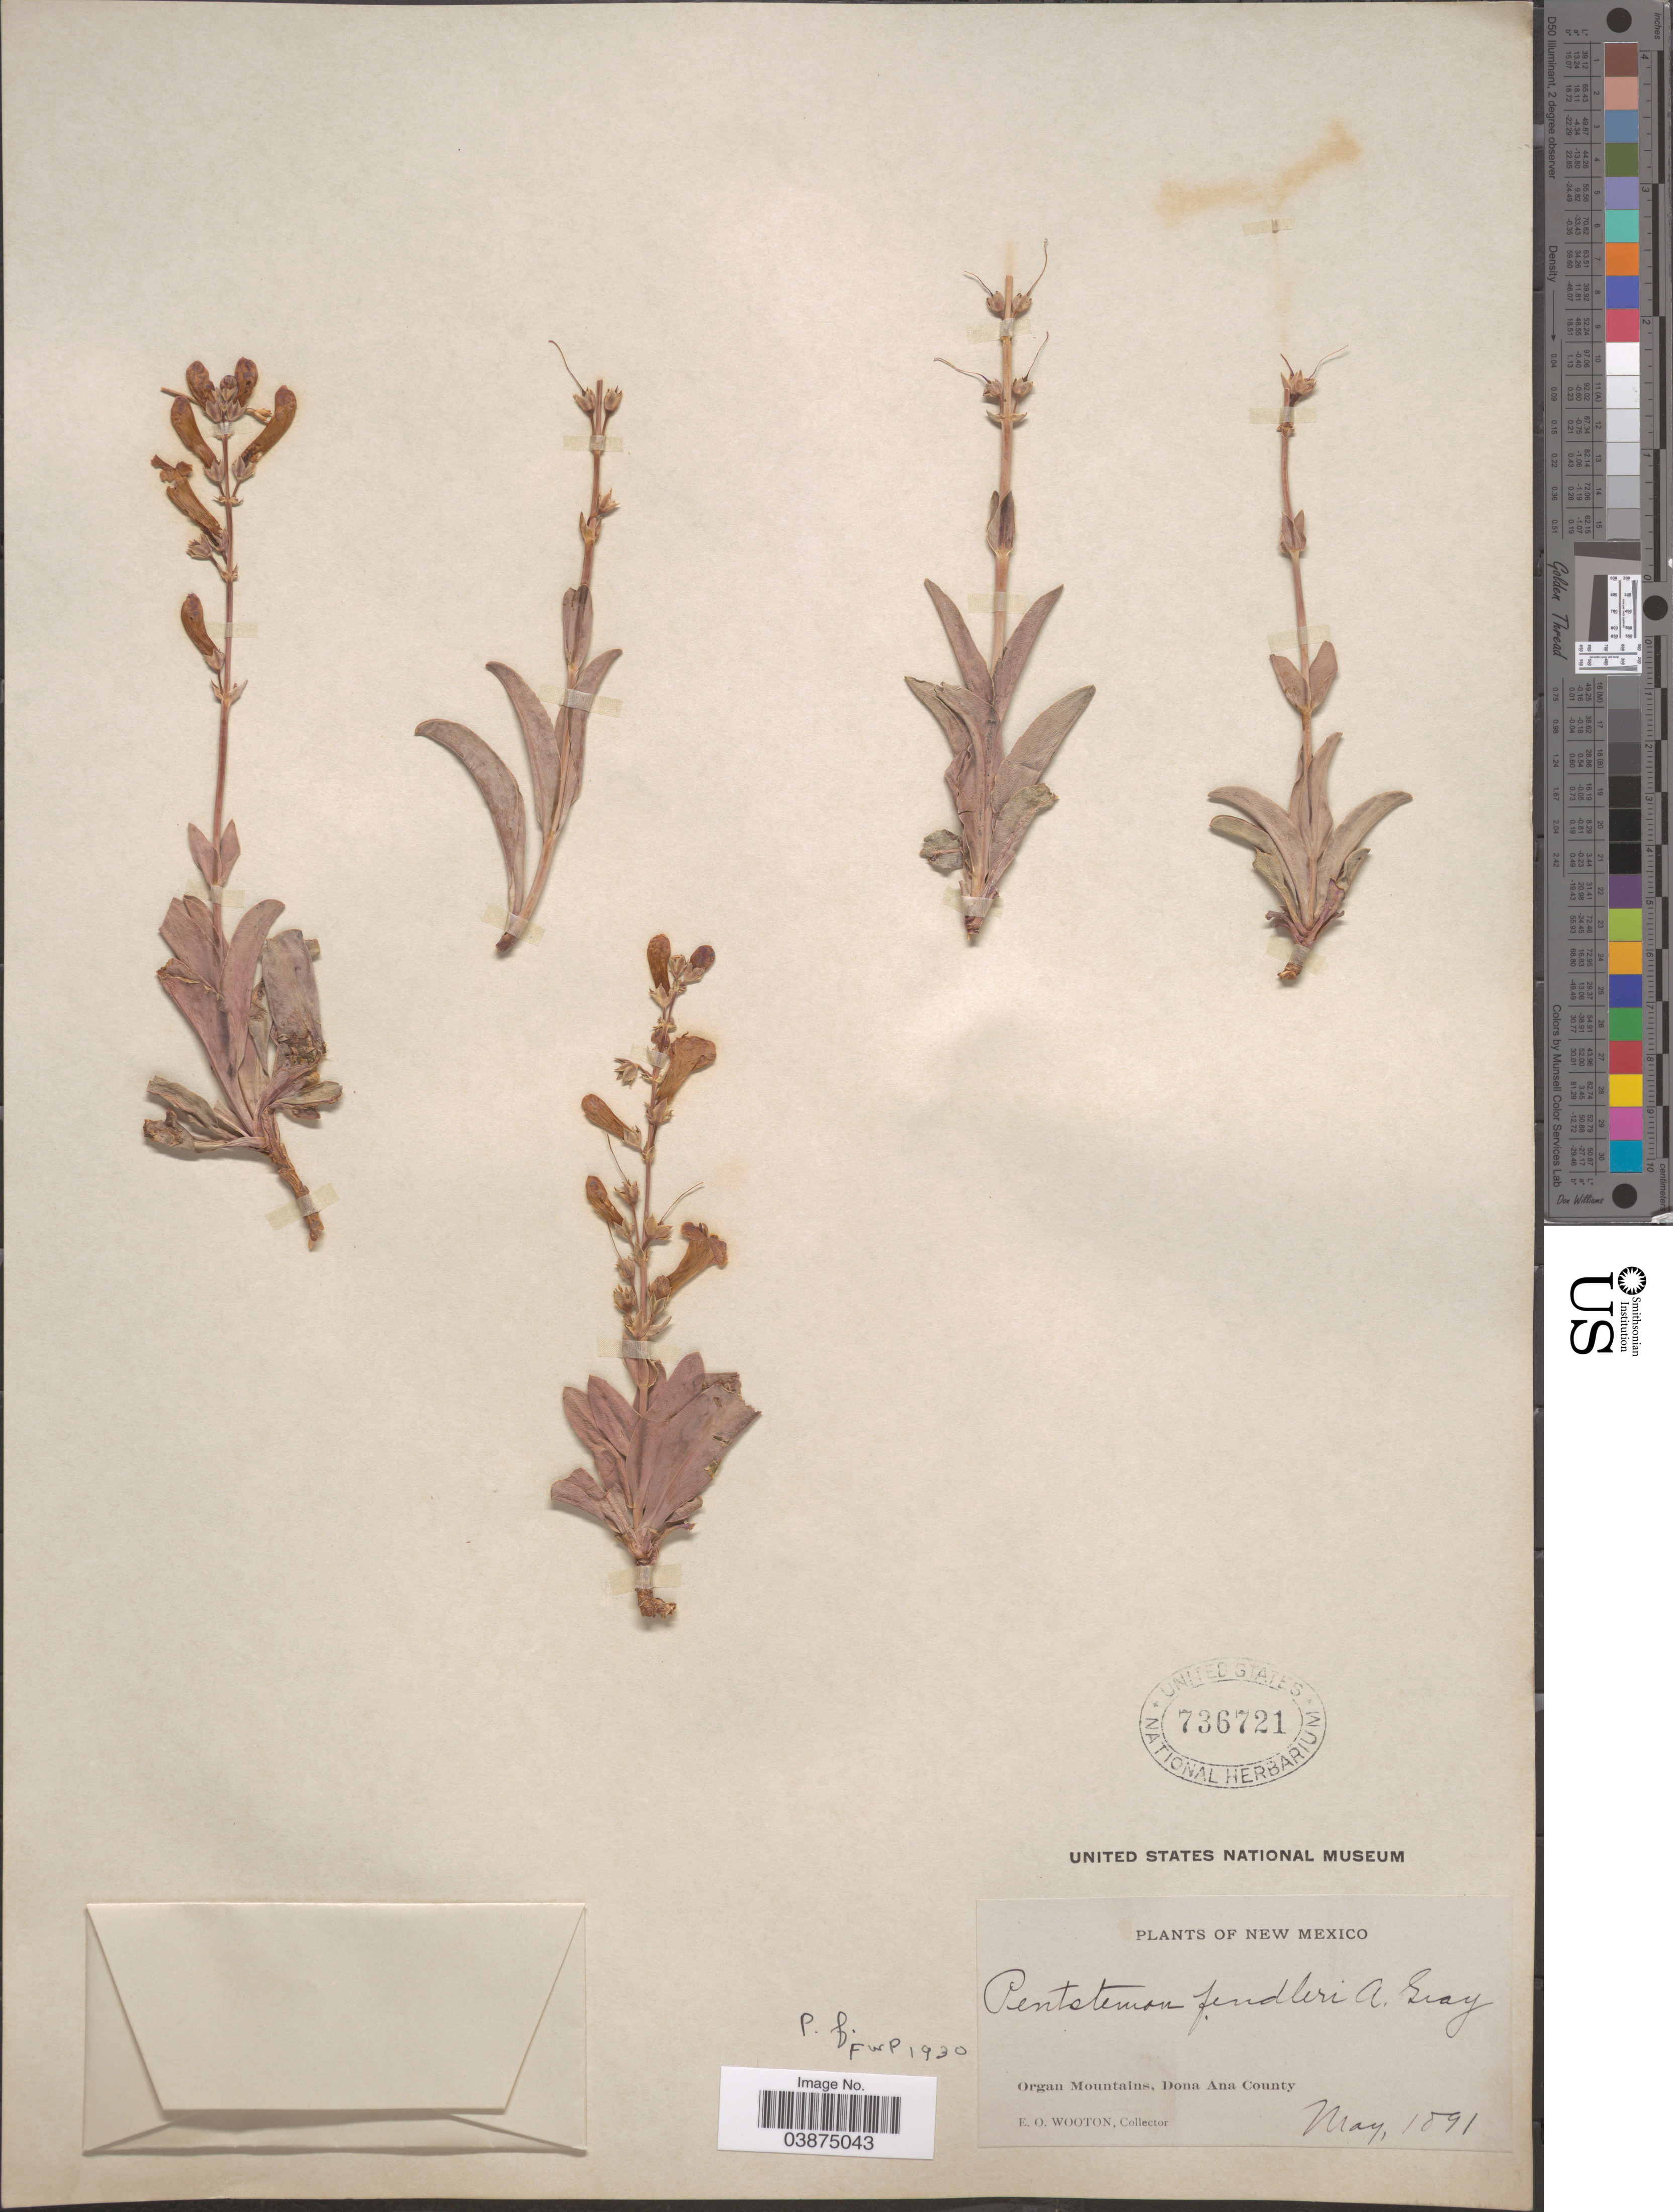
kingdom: Plantae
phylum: Tracheophyta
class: Magnoliopsida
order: Lamiales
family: Plantaginaceae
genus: Penstemon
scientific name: Penstemon fendleri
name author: Torr. & A. Gray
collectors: E. O. Wooton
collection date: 1891-05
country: United States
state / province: New Mexico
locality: Organ Mountains, Dona Ana County.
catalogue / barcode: US 736721